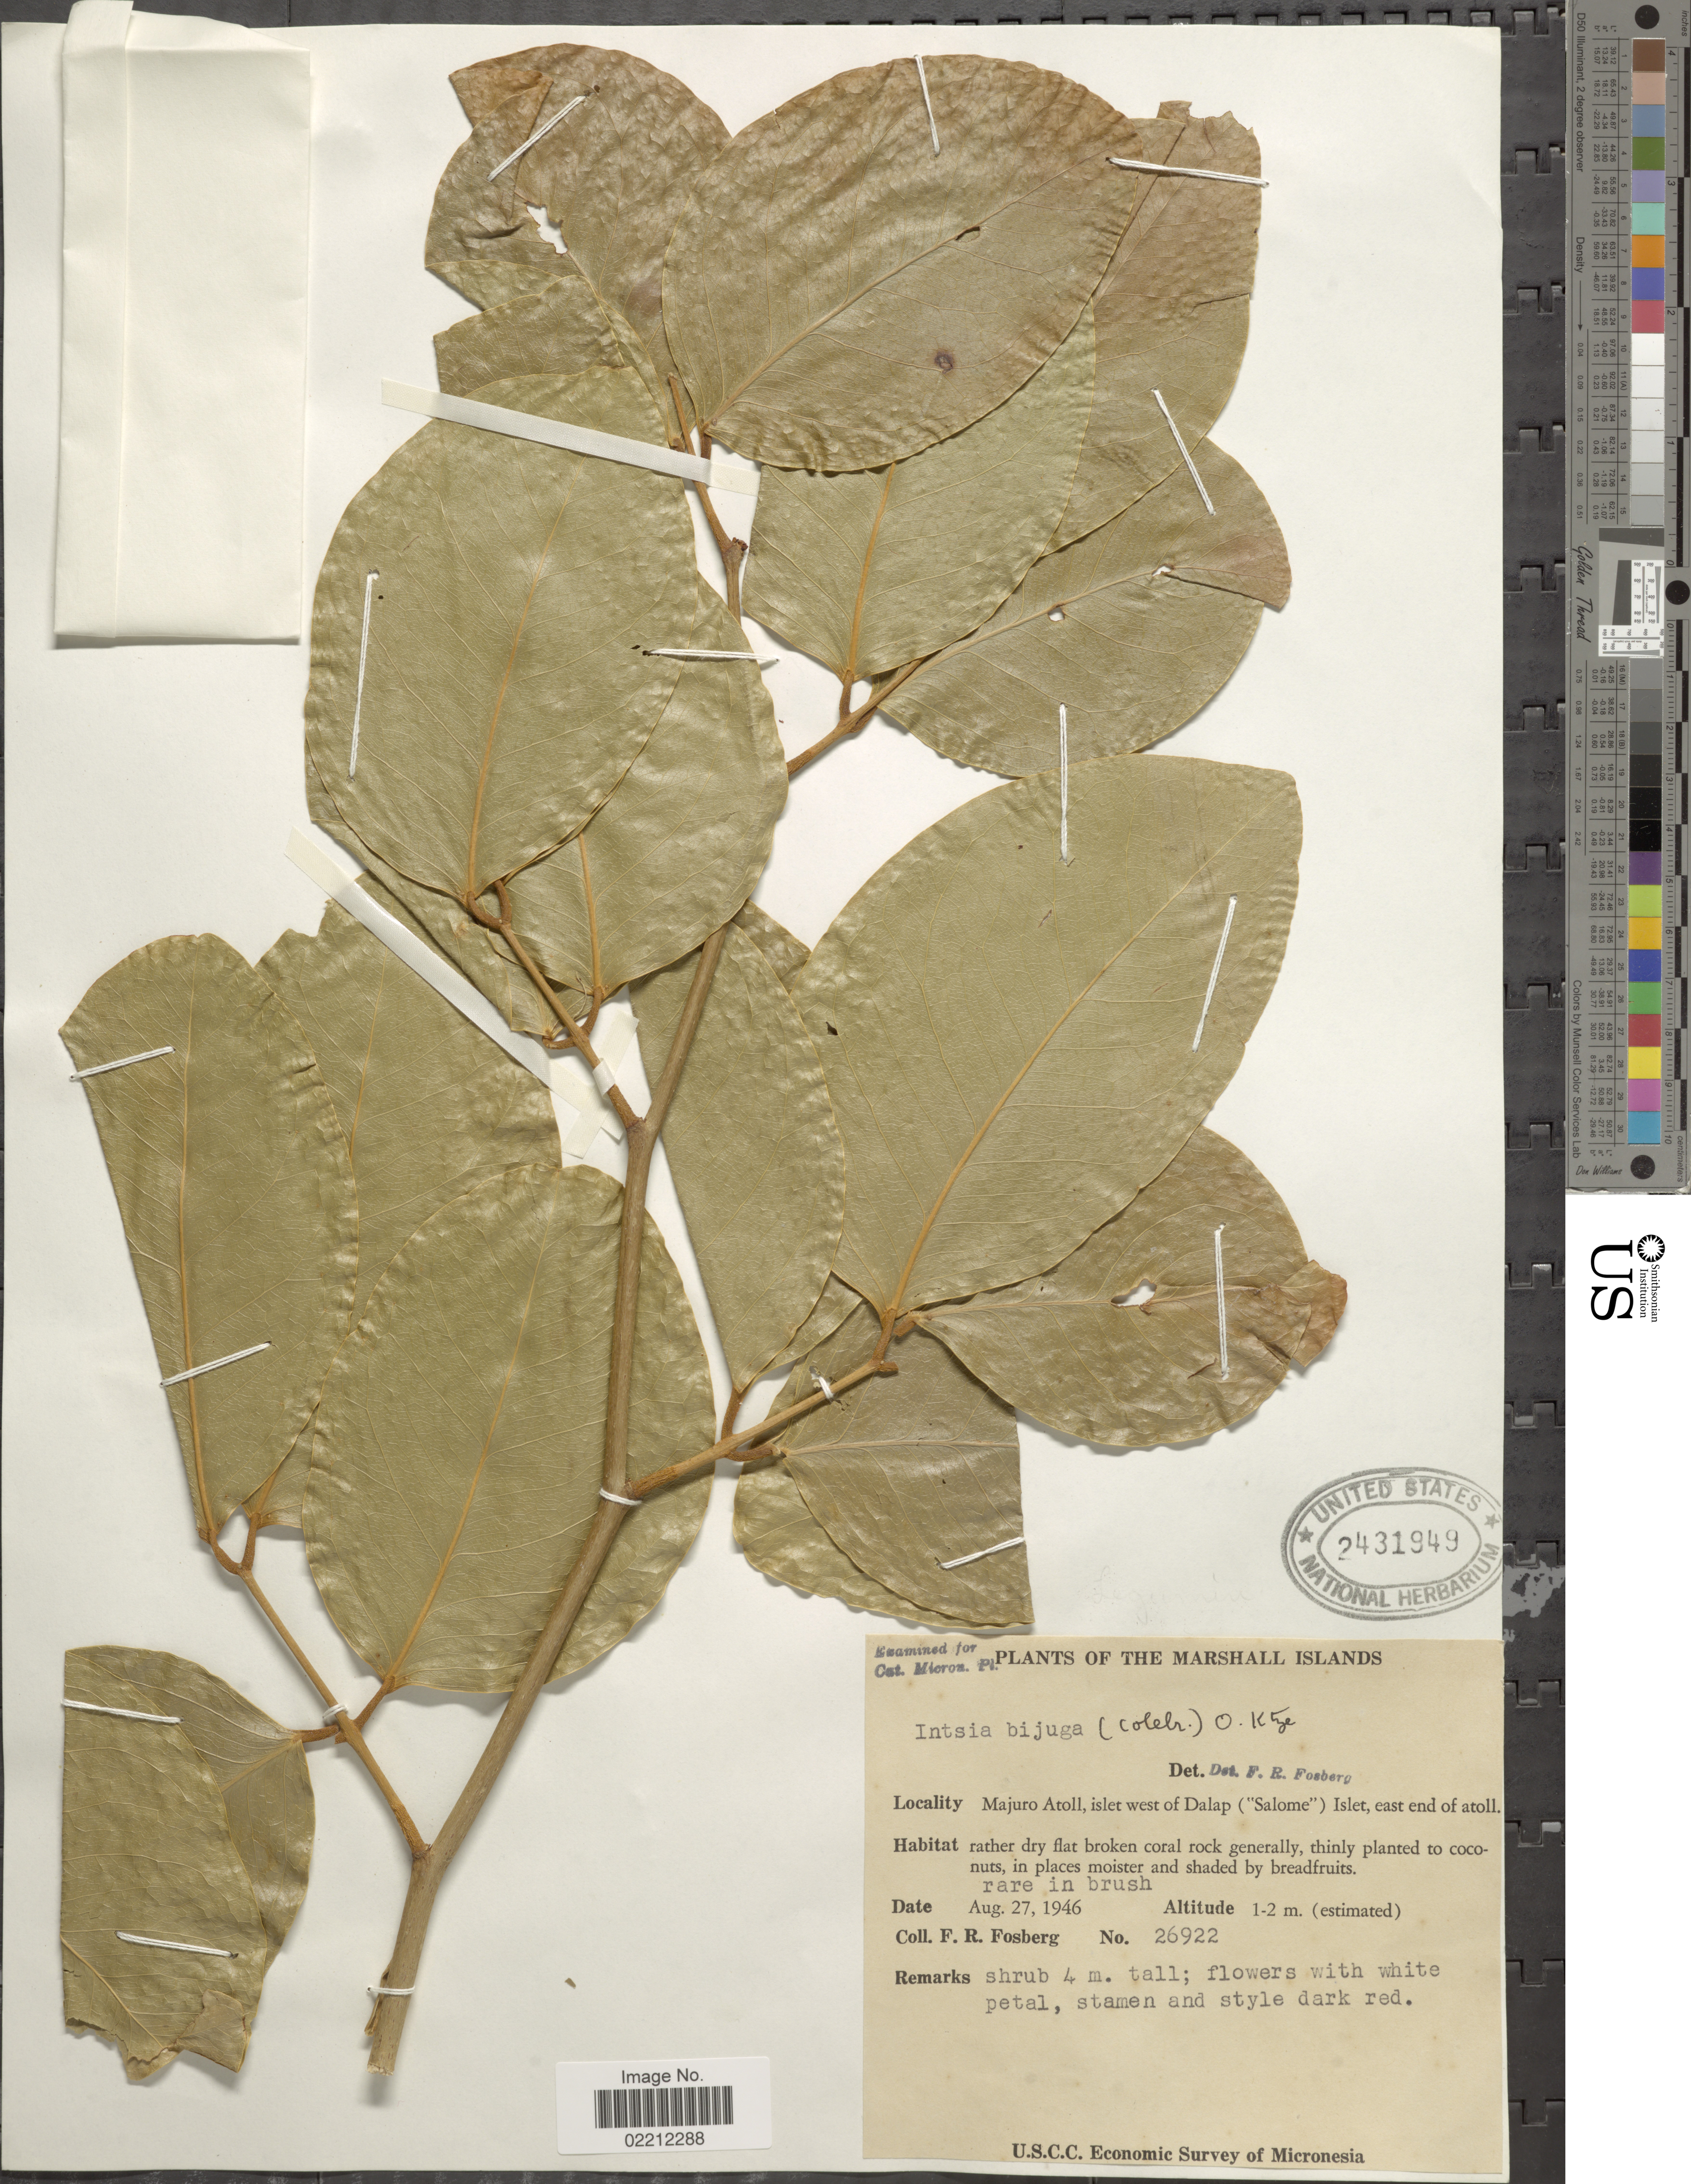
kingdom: Plantae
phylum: Tracheophyta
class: Magnoliopsida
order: Fabales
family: Fabaceae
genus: Intsia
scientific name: Intsia bijuga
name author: (Colebr.) Kuntze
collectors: F. R. Fosberg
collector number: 26922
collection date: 1946-08-27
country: Marshall Islands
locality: Majuro Atoll, islet west of Dalap ("Salome") Islet, east end of atoll.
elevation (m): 1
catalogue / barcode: US 2431949